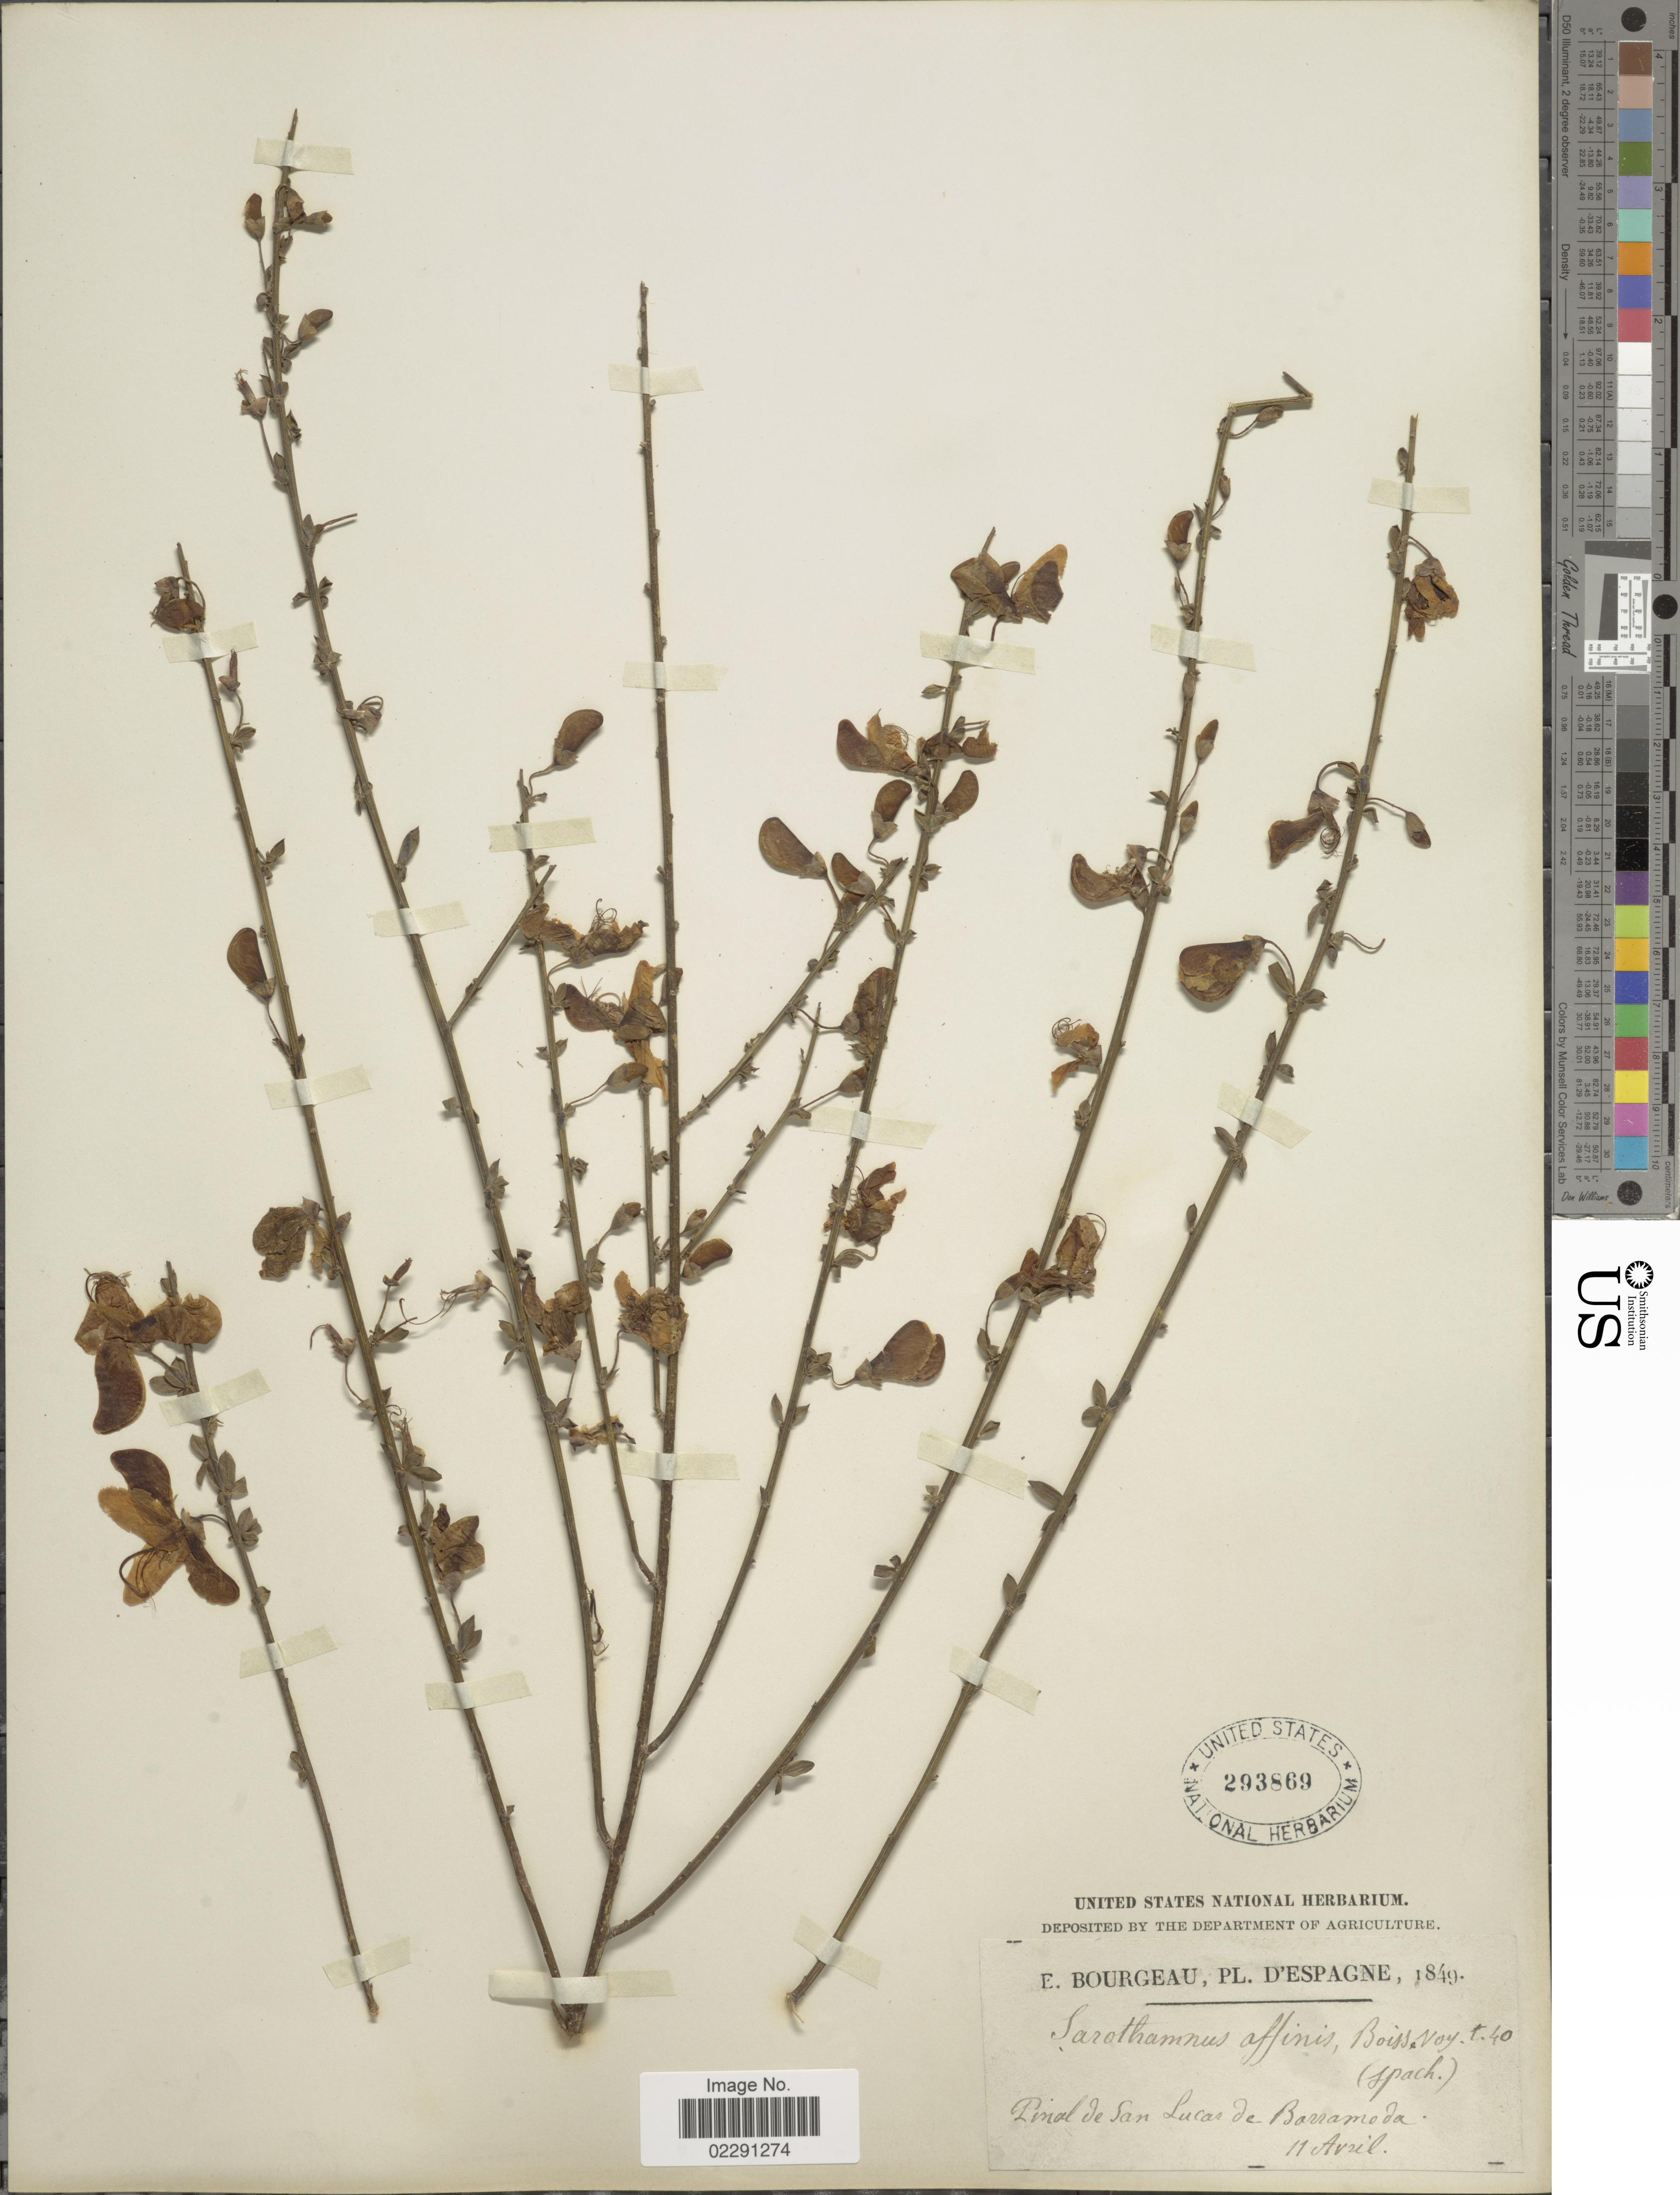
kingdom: Plantae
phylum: Tracheophyta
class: Magnoliopsida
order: Fabales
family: Fabaceae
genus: Cytisus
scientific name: Cytisus grandiflorus subsp. grandiflorus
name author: DC.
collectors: E. Bourgeau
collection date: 1849-04-11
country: Spain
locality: Pl. D'Espagne, Pinal de San Lucar de Barrameda.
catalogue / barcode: US 293869